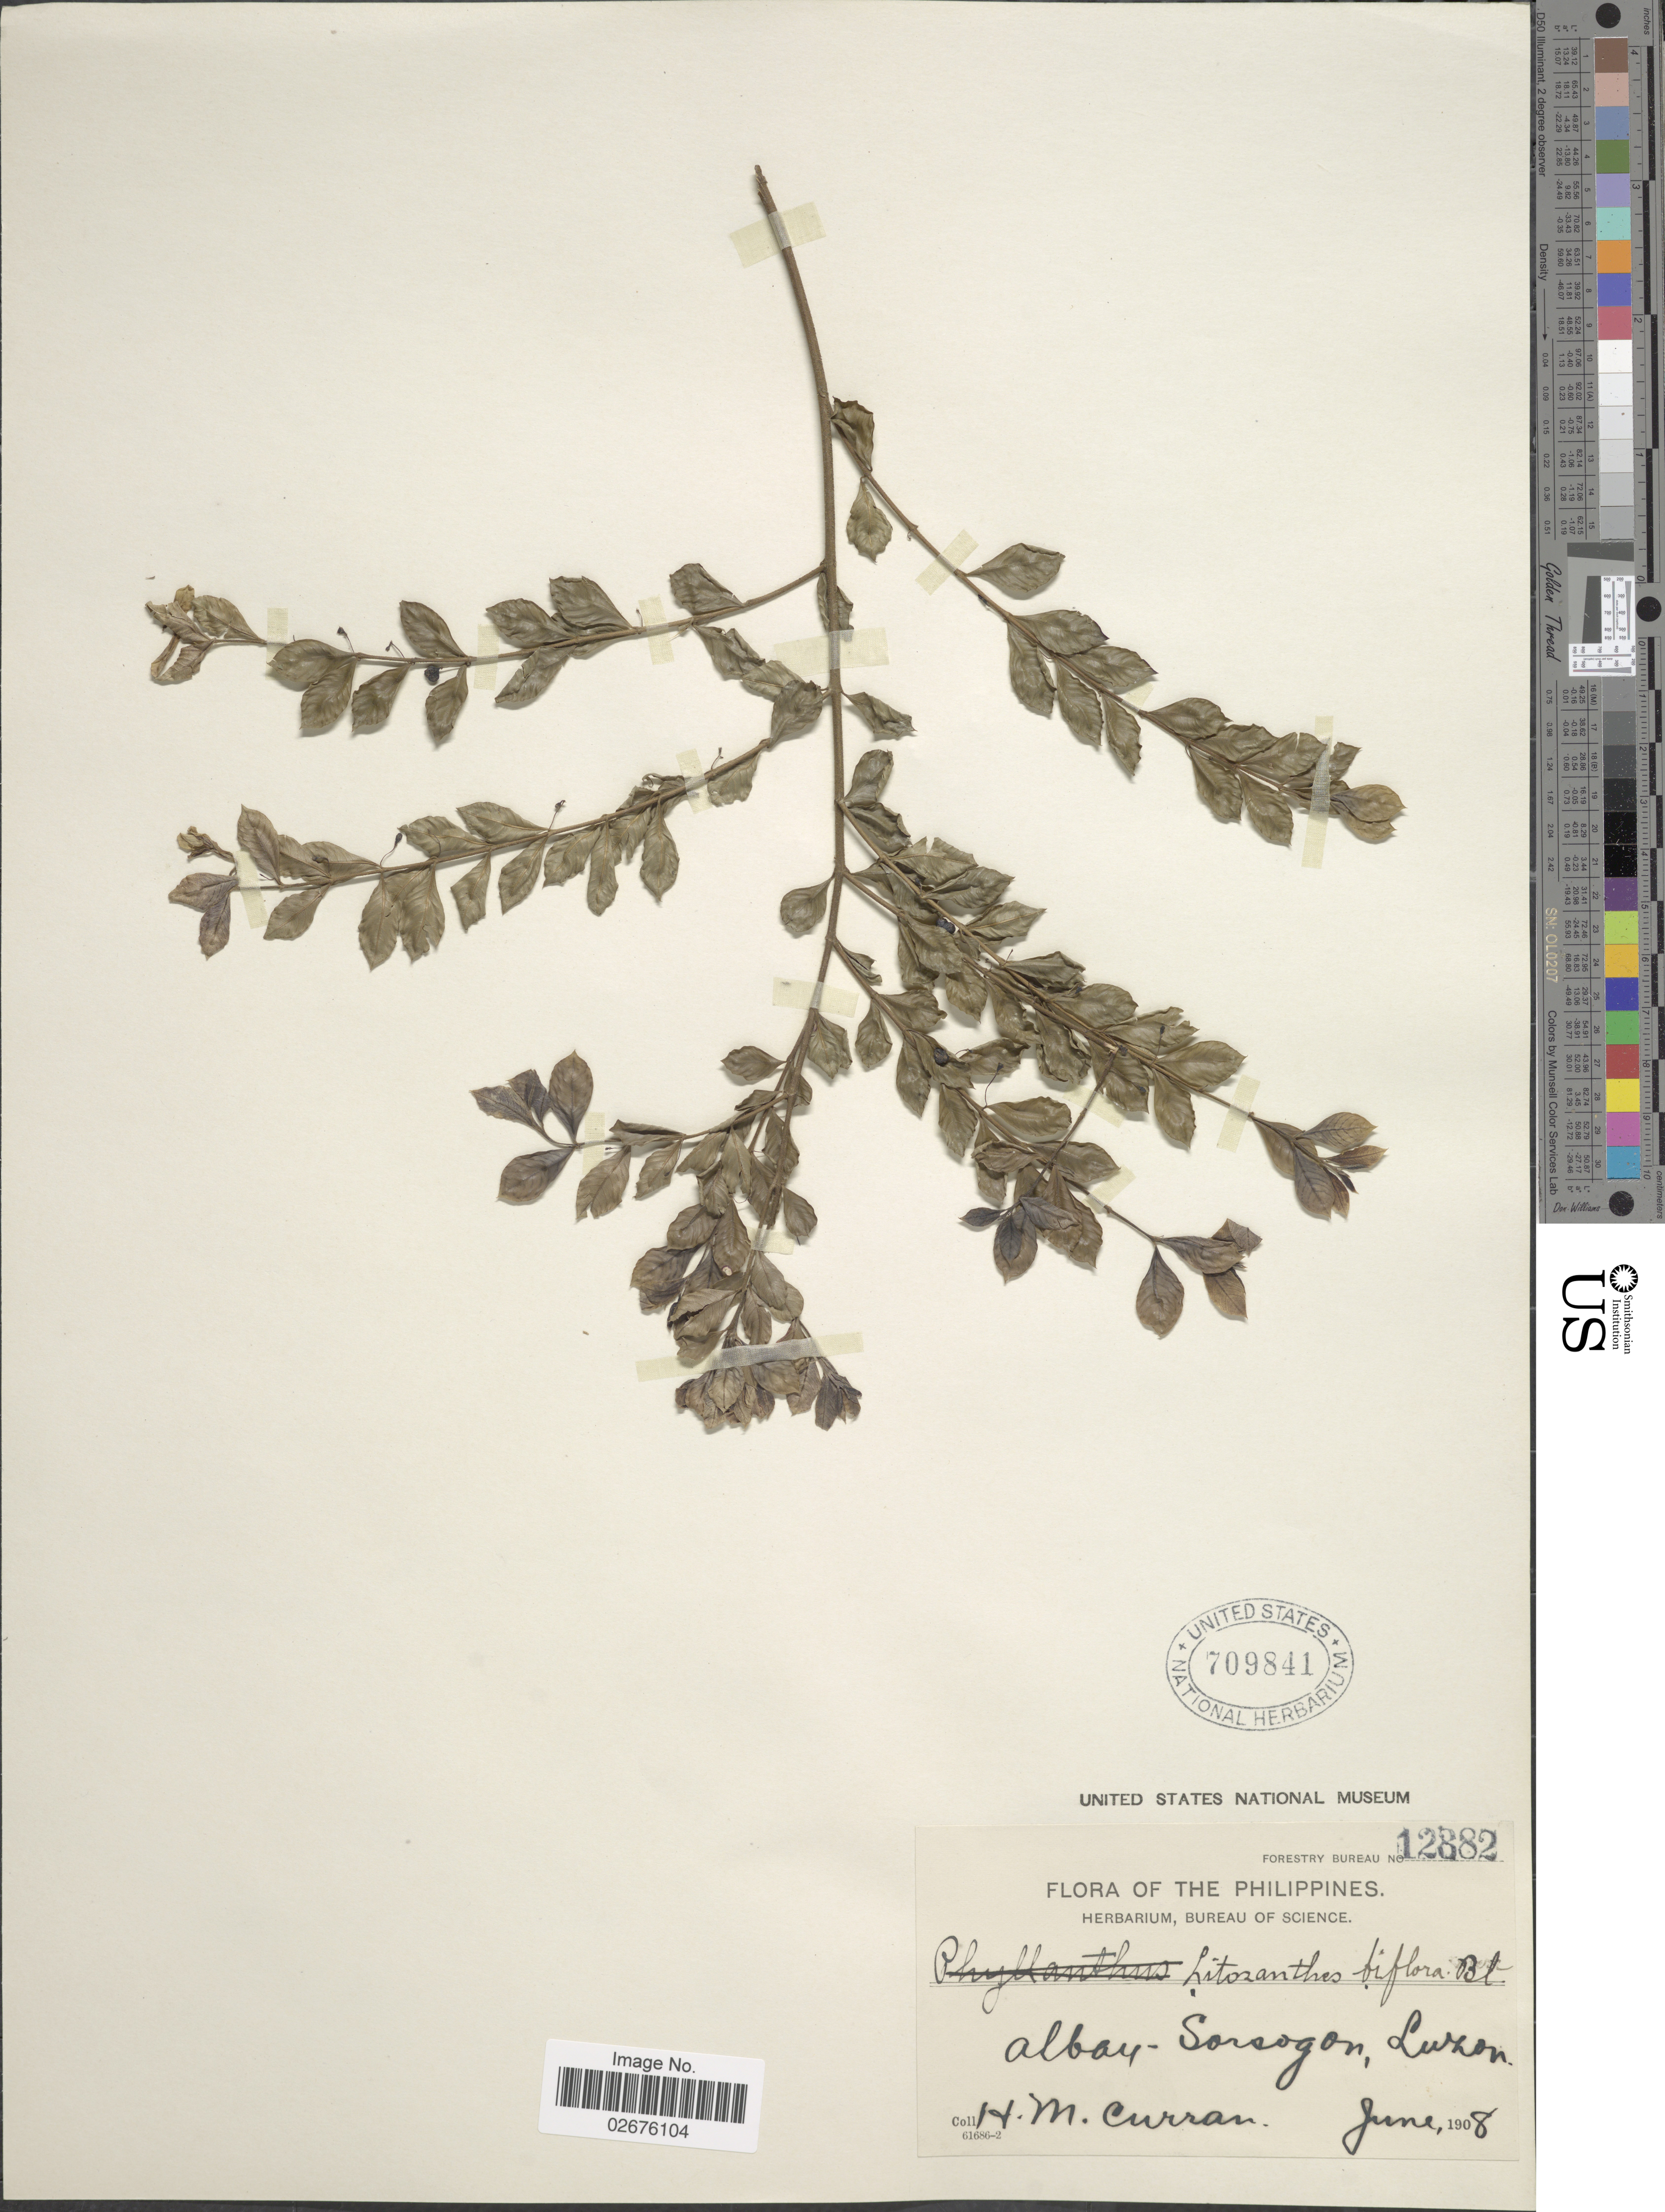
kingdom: Plantae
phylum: Tracheophyta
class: Magnoliopsida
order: Gentianales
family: Rubiaceae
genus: Lasianthus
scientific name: Lasianthus biflorus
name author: (Blume) M. Gangop. & Chakrabarty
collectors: H. M. Curran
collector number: Forestry Bureau 12882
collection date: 1908-06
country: Philippines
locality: Albay-Sorsogon, Luzon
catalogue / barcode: US 709841